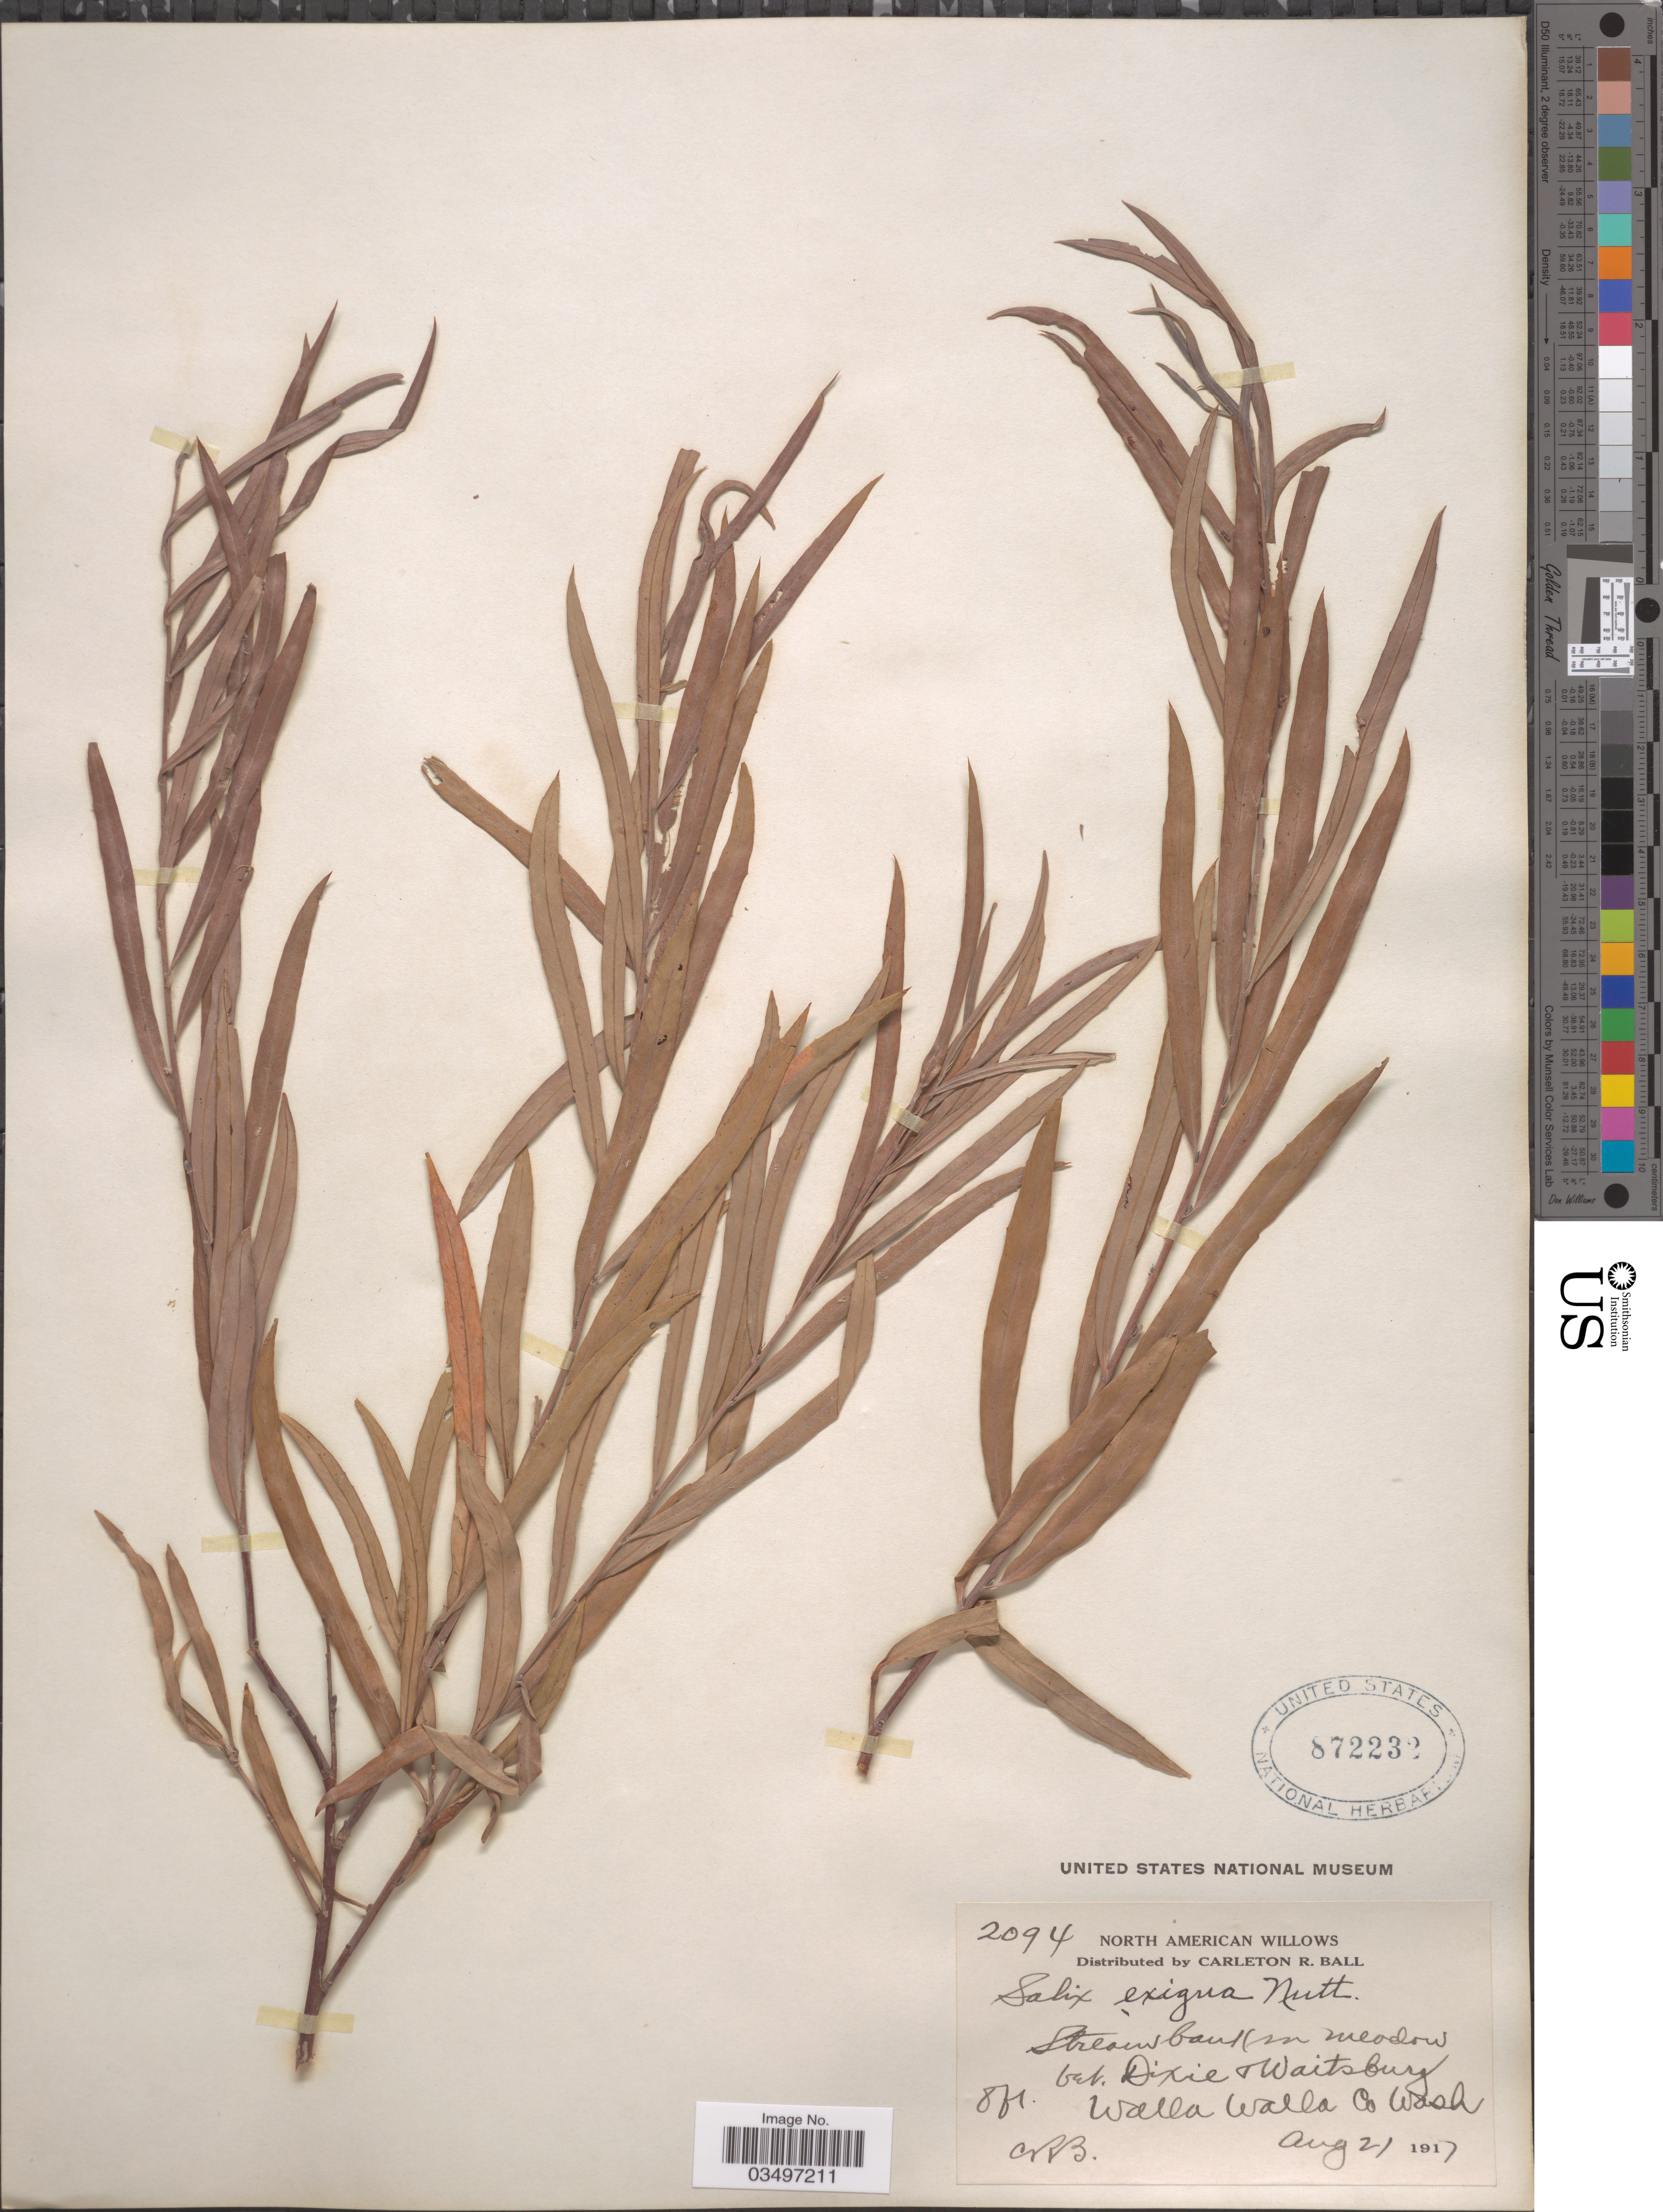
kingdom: Plantae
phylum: Tracheophyta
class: Magnoliopsida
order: Malpighiales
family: Salicaceae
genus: Salix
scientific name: Salix exigua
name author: Nutt.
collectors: C. R. Ball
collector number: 2094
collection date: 1917-08-21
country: United States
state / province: Washington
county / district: Walla Walla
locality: Bet. Dixie & Waitsburg. Walla Walla Co.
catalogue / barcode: US 872232